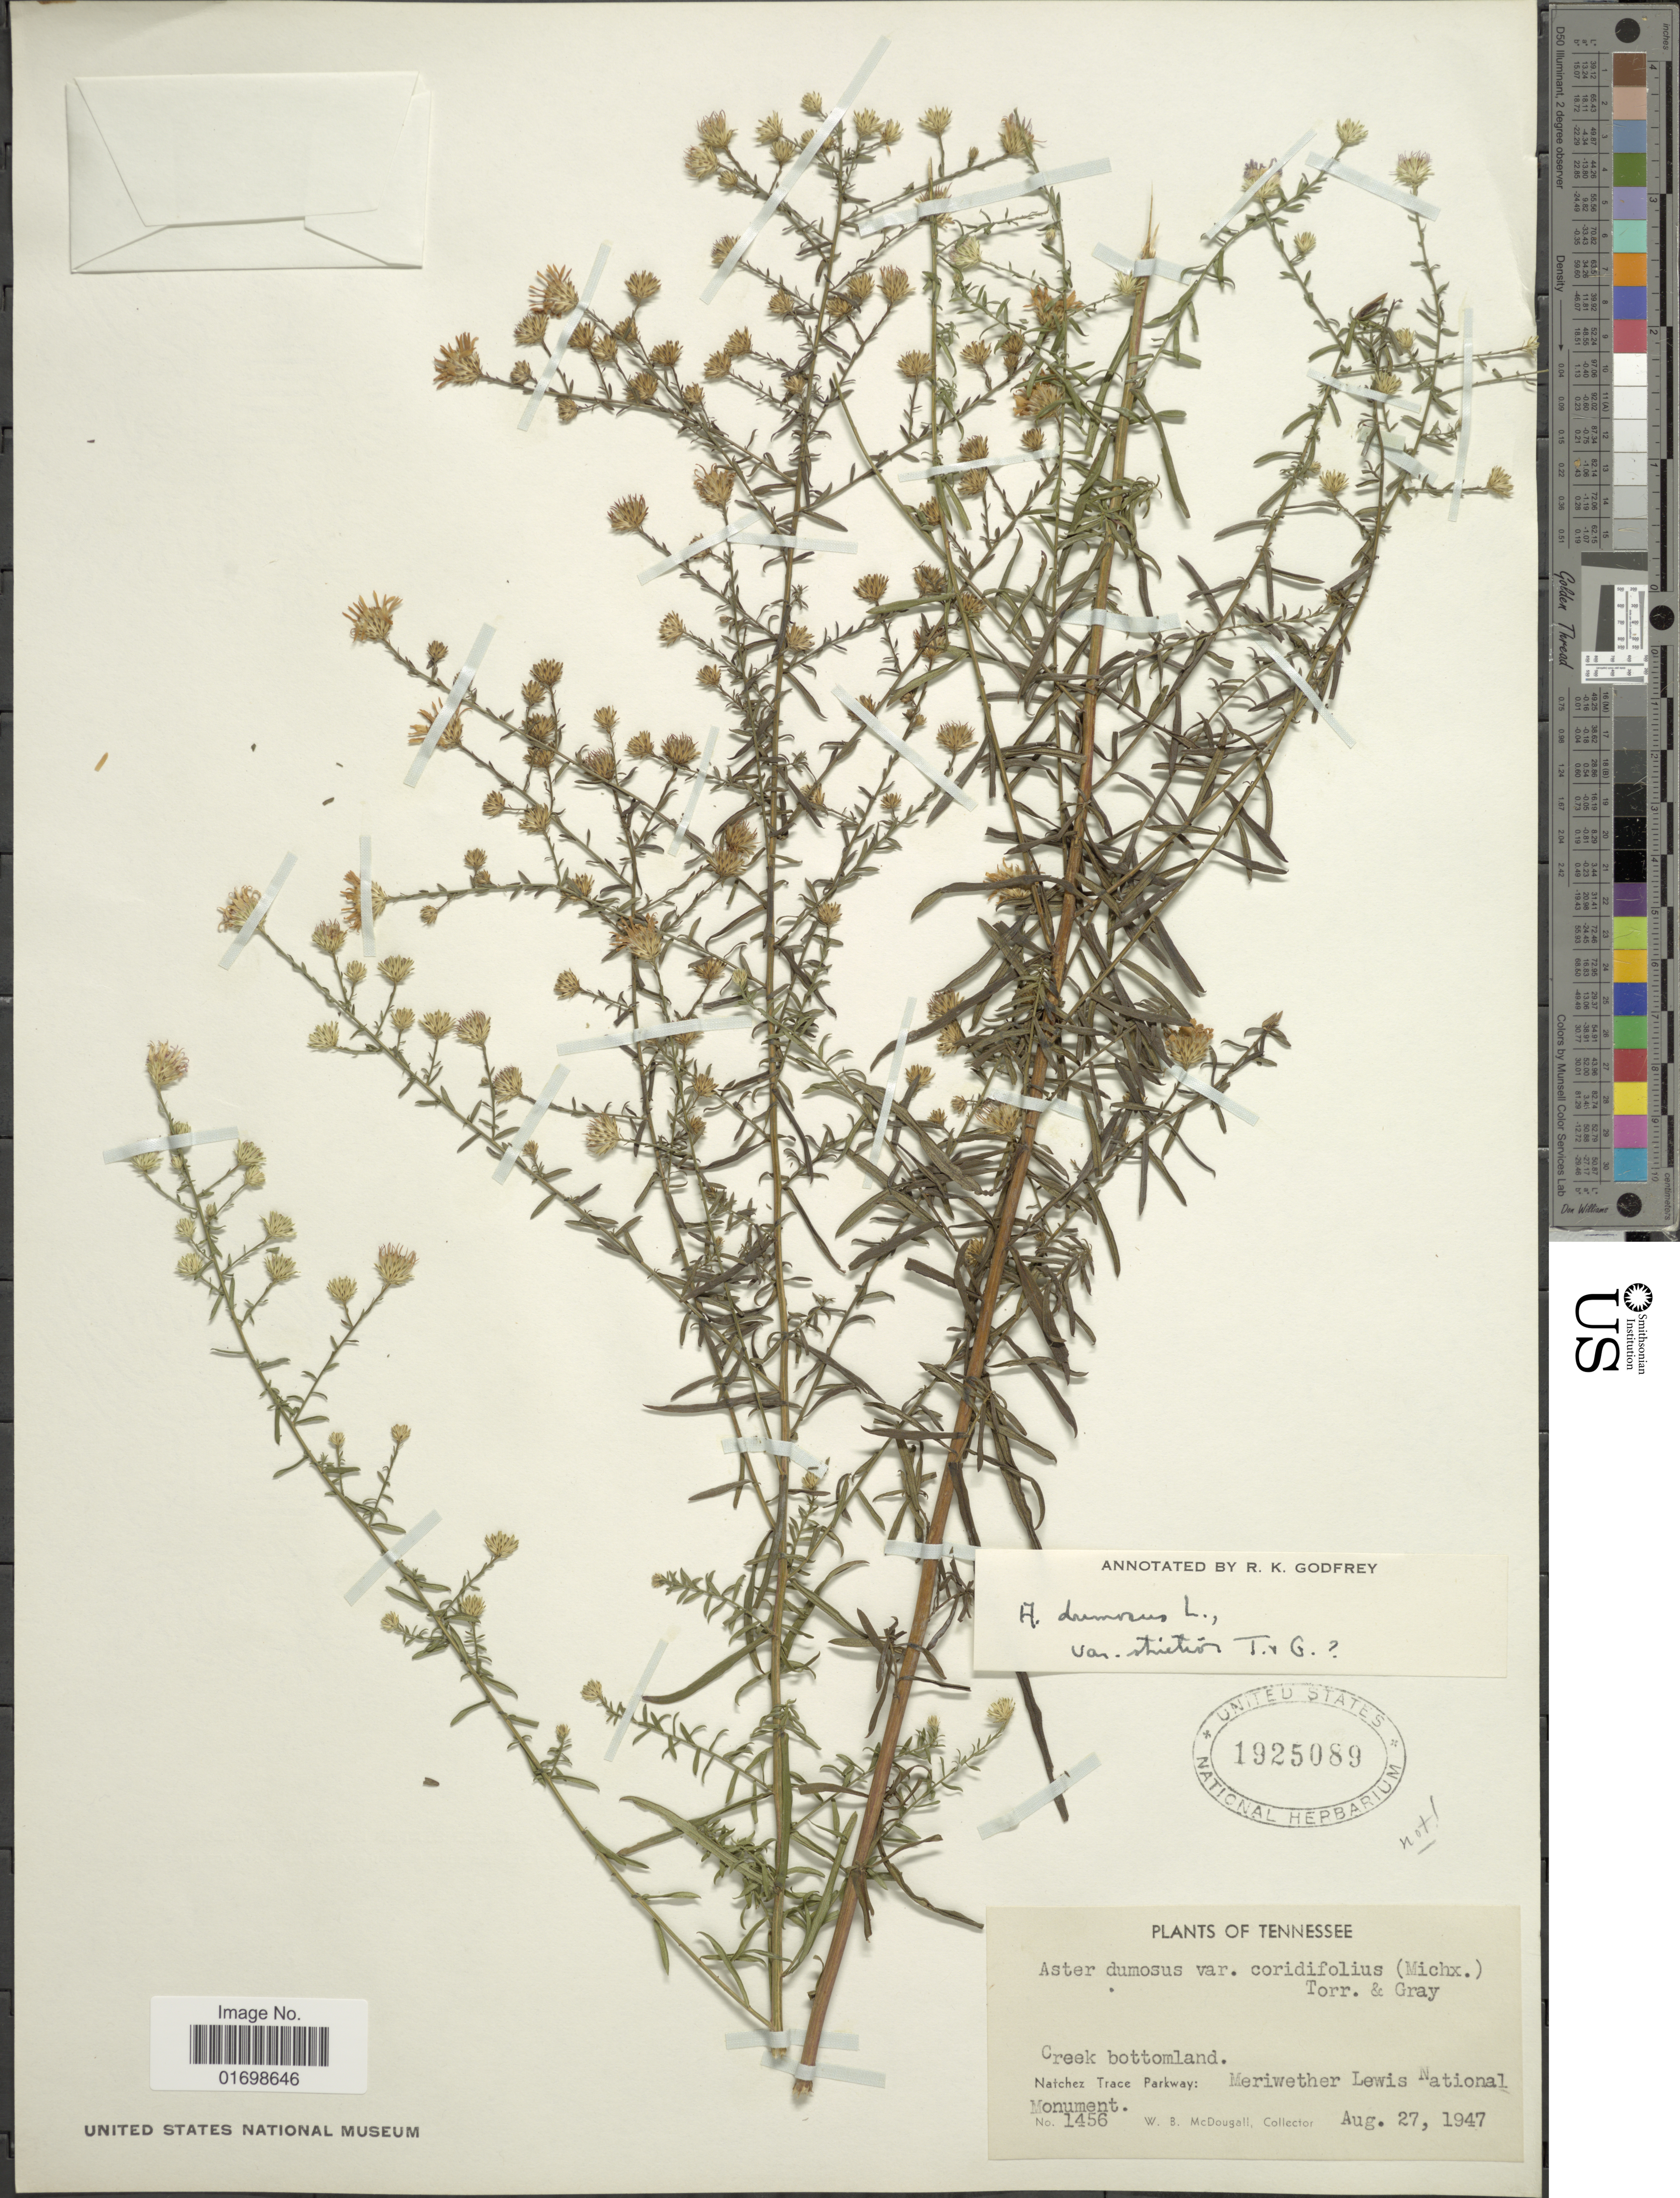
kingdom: Plantae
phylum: Tracheophyta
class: Magnoliopsida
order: Asterales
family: Asteraceae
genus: Symphyotrichum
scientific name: Symphyotrichum dumosum var. strictior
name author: (Torr. & A. Gray) G.L. Nesom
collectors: W. B. McDougall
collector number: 1456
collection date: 1947-08-27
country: United States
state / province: Tennessee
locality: Creek Bottomland, Natchez Trace Parkway: Meriwether Lewis National Monument.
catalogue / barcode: US 1925089